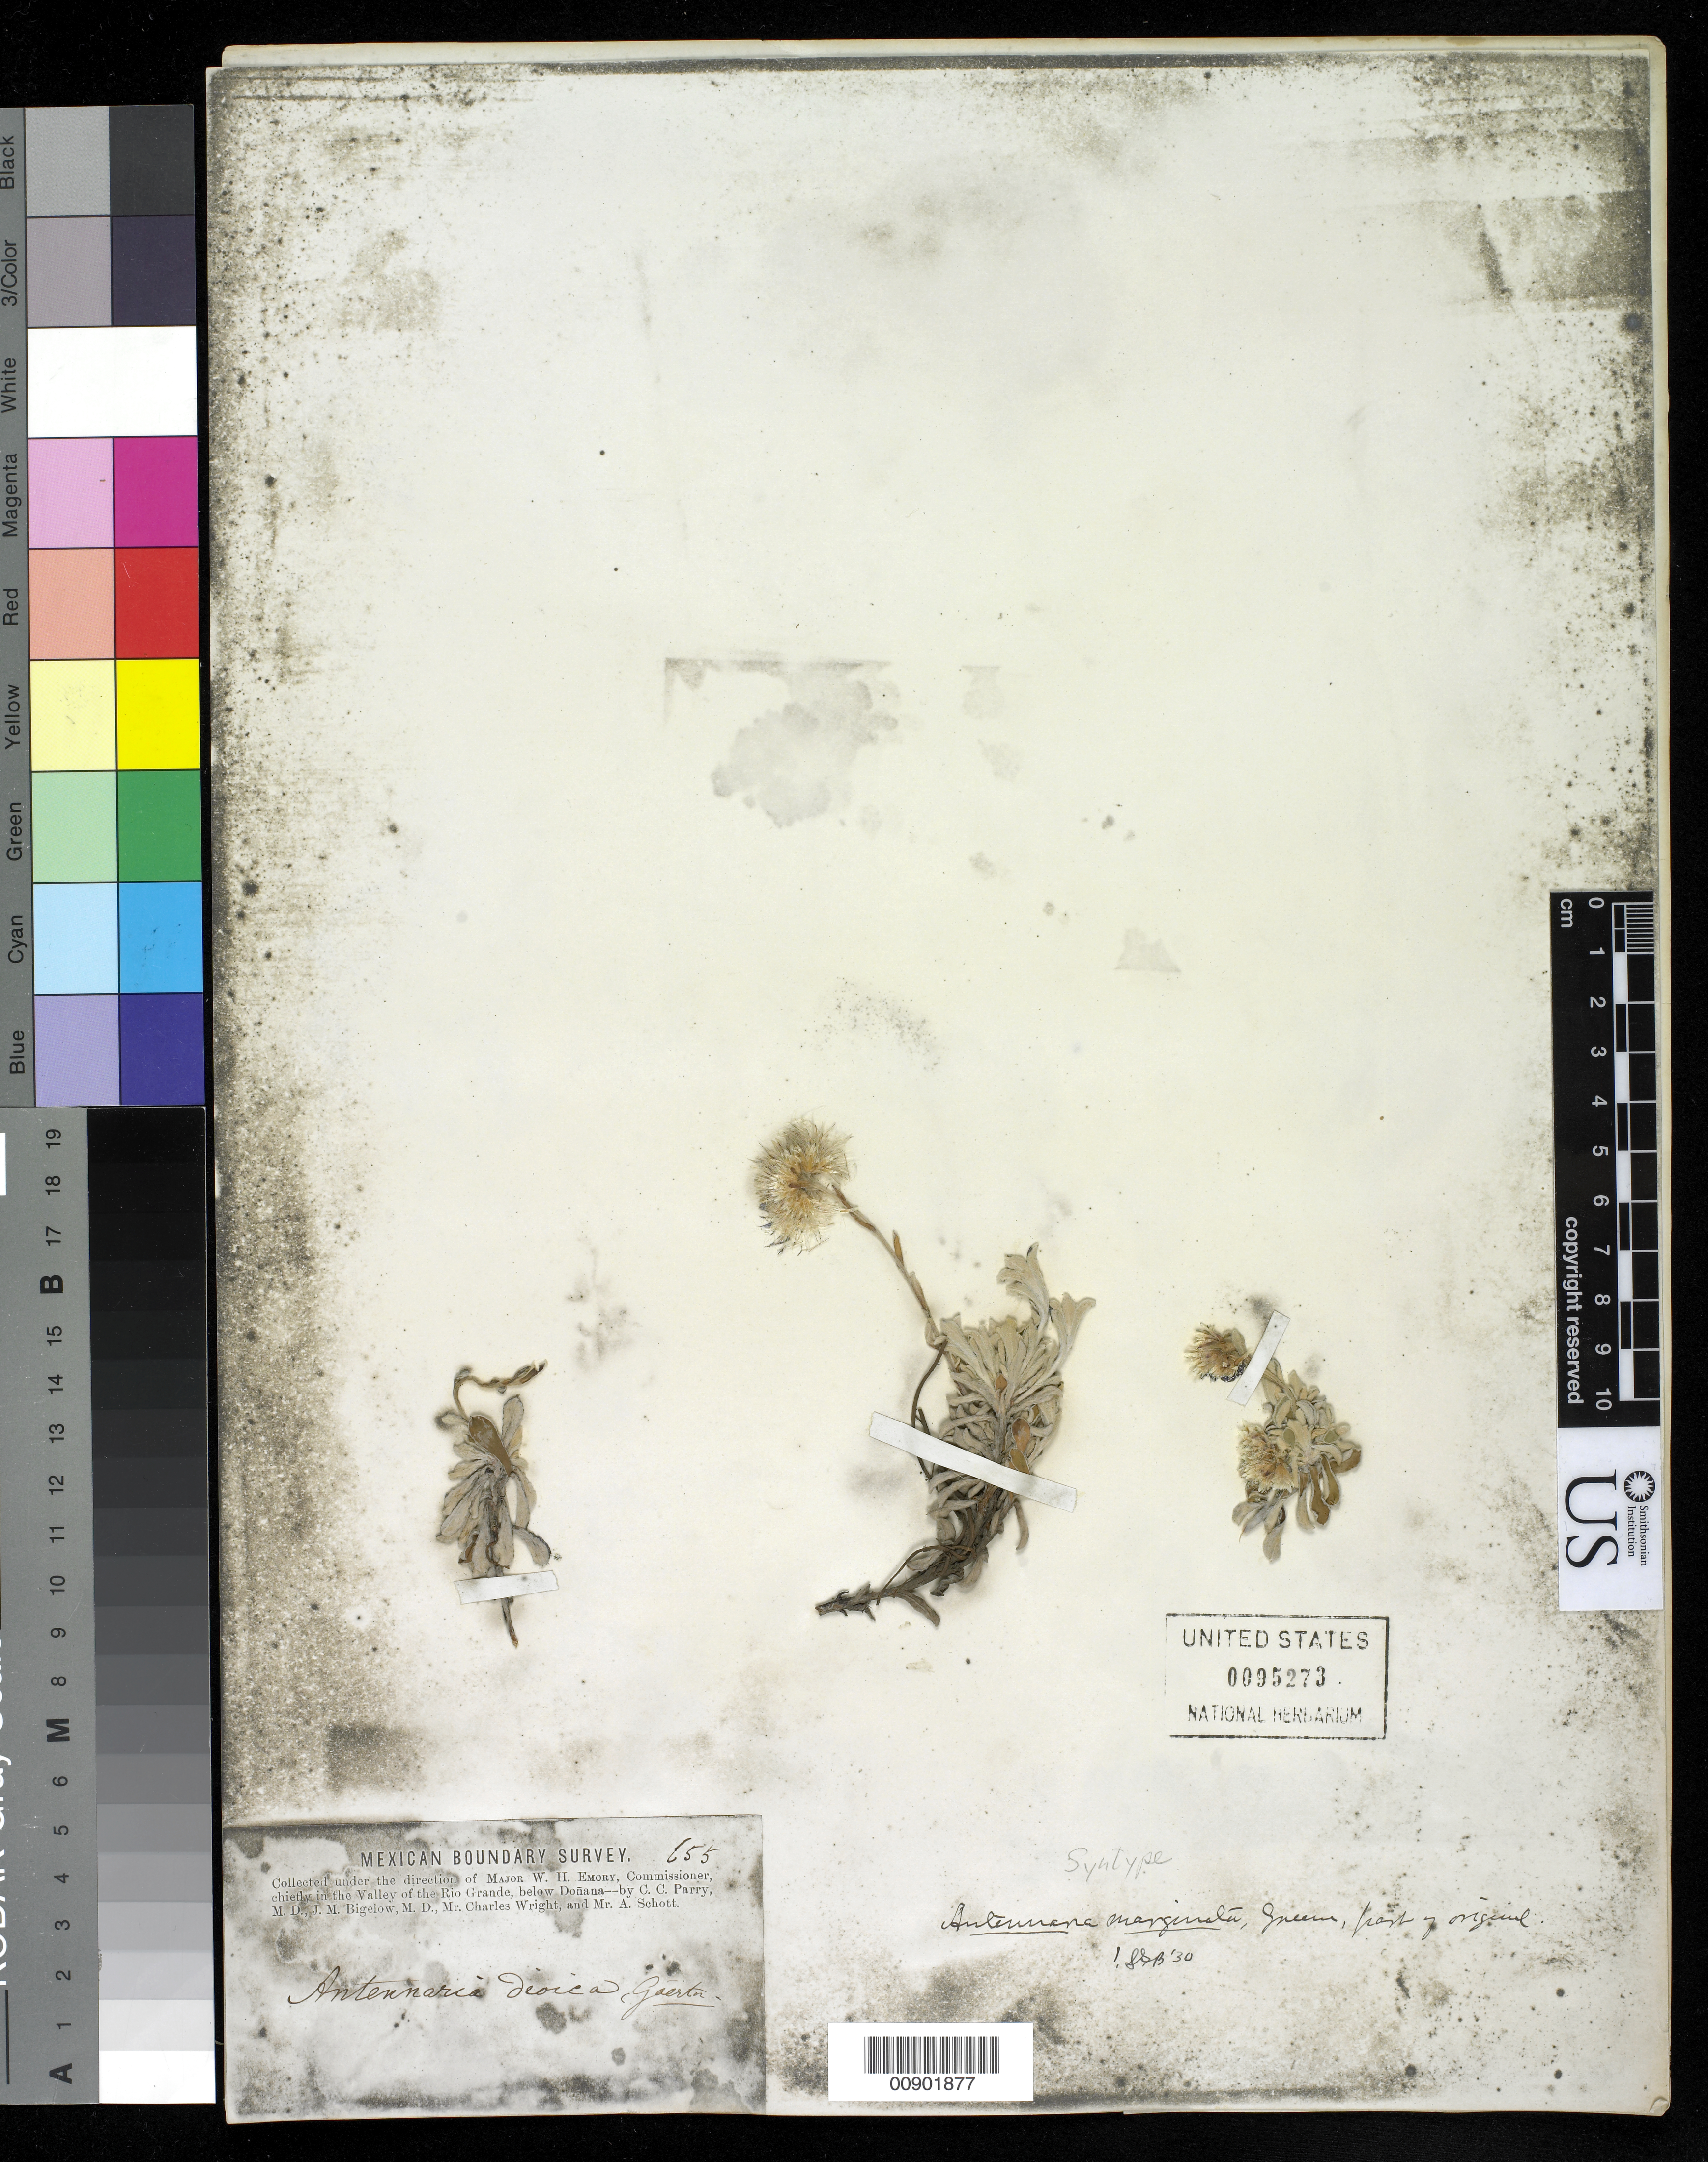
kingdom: Plantae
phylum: Tracheophyta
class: Magnoliopsida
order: Asterales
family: Asteraceae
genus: Antennaria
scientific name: Antennaria marginata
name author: Greene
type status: Syntype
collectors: C. C. Parry, J. M. Bigelow, C. Wright & A. C. V. Schott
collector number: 655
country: United States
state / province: New Mexico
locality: Chiefly in the Valley of the Rio Grande, below Doñana.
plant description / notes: Lectotype is Fendler 523 (US), designated by R.J. Bayer, Taxon 37: 296 (1988).; Mexican Boundary Survey. Collected under the direction of Major W.H. emory, Commissioner.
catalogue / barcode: US 95273